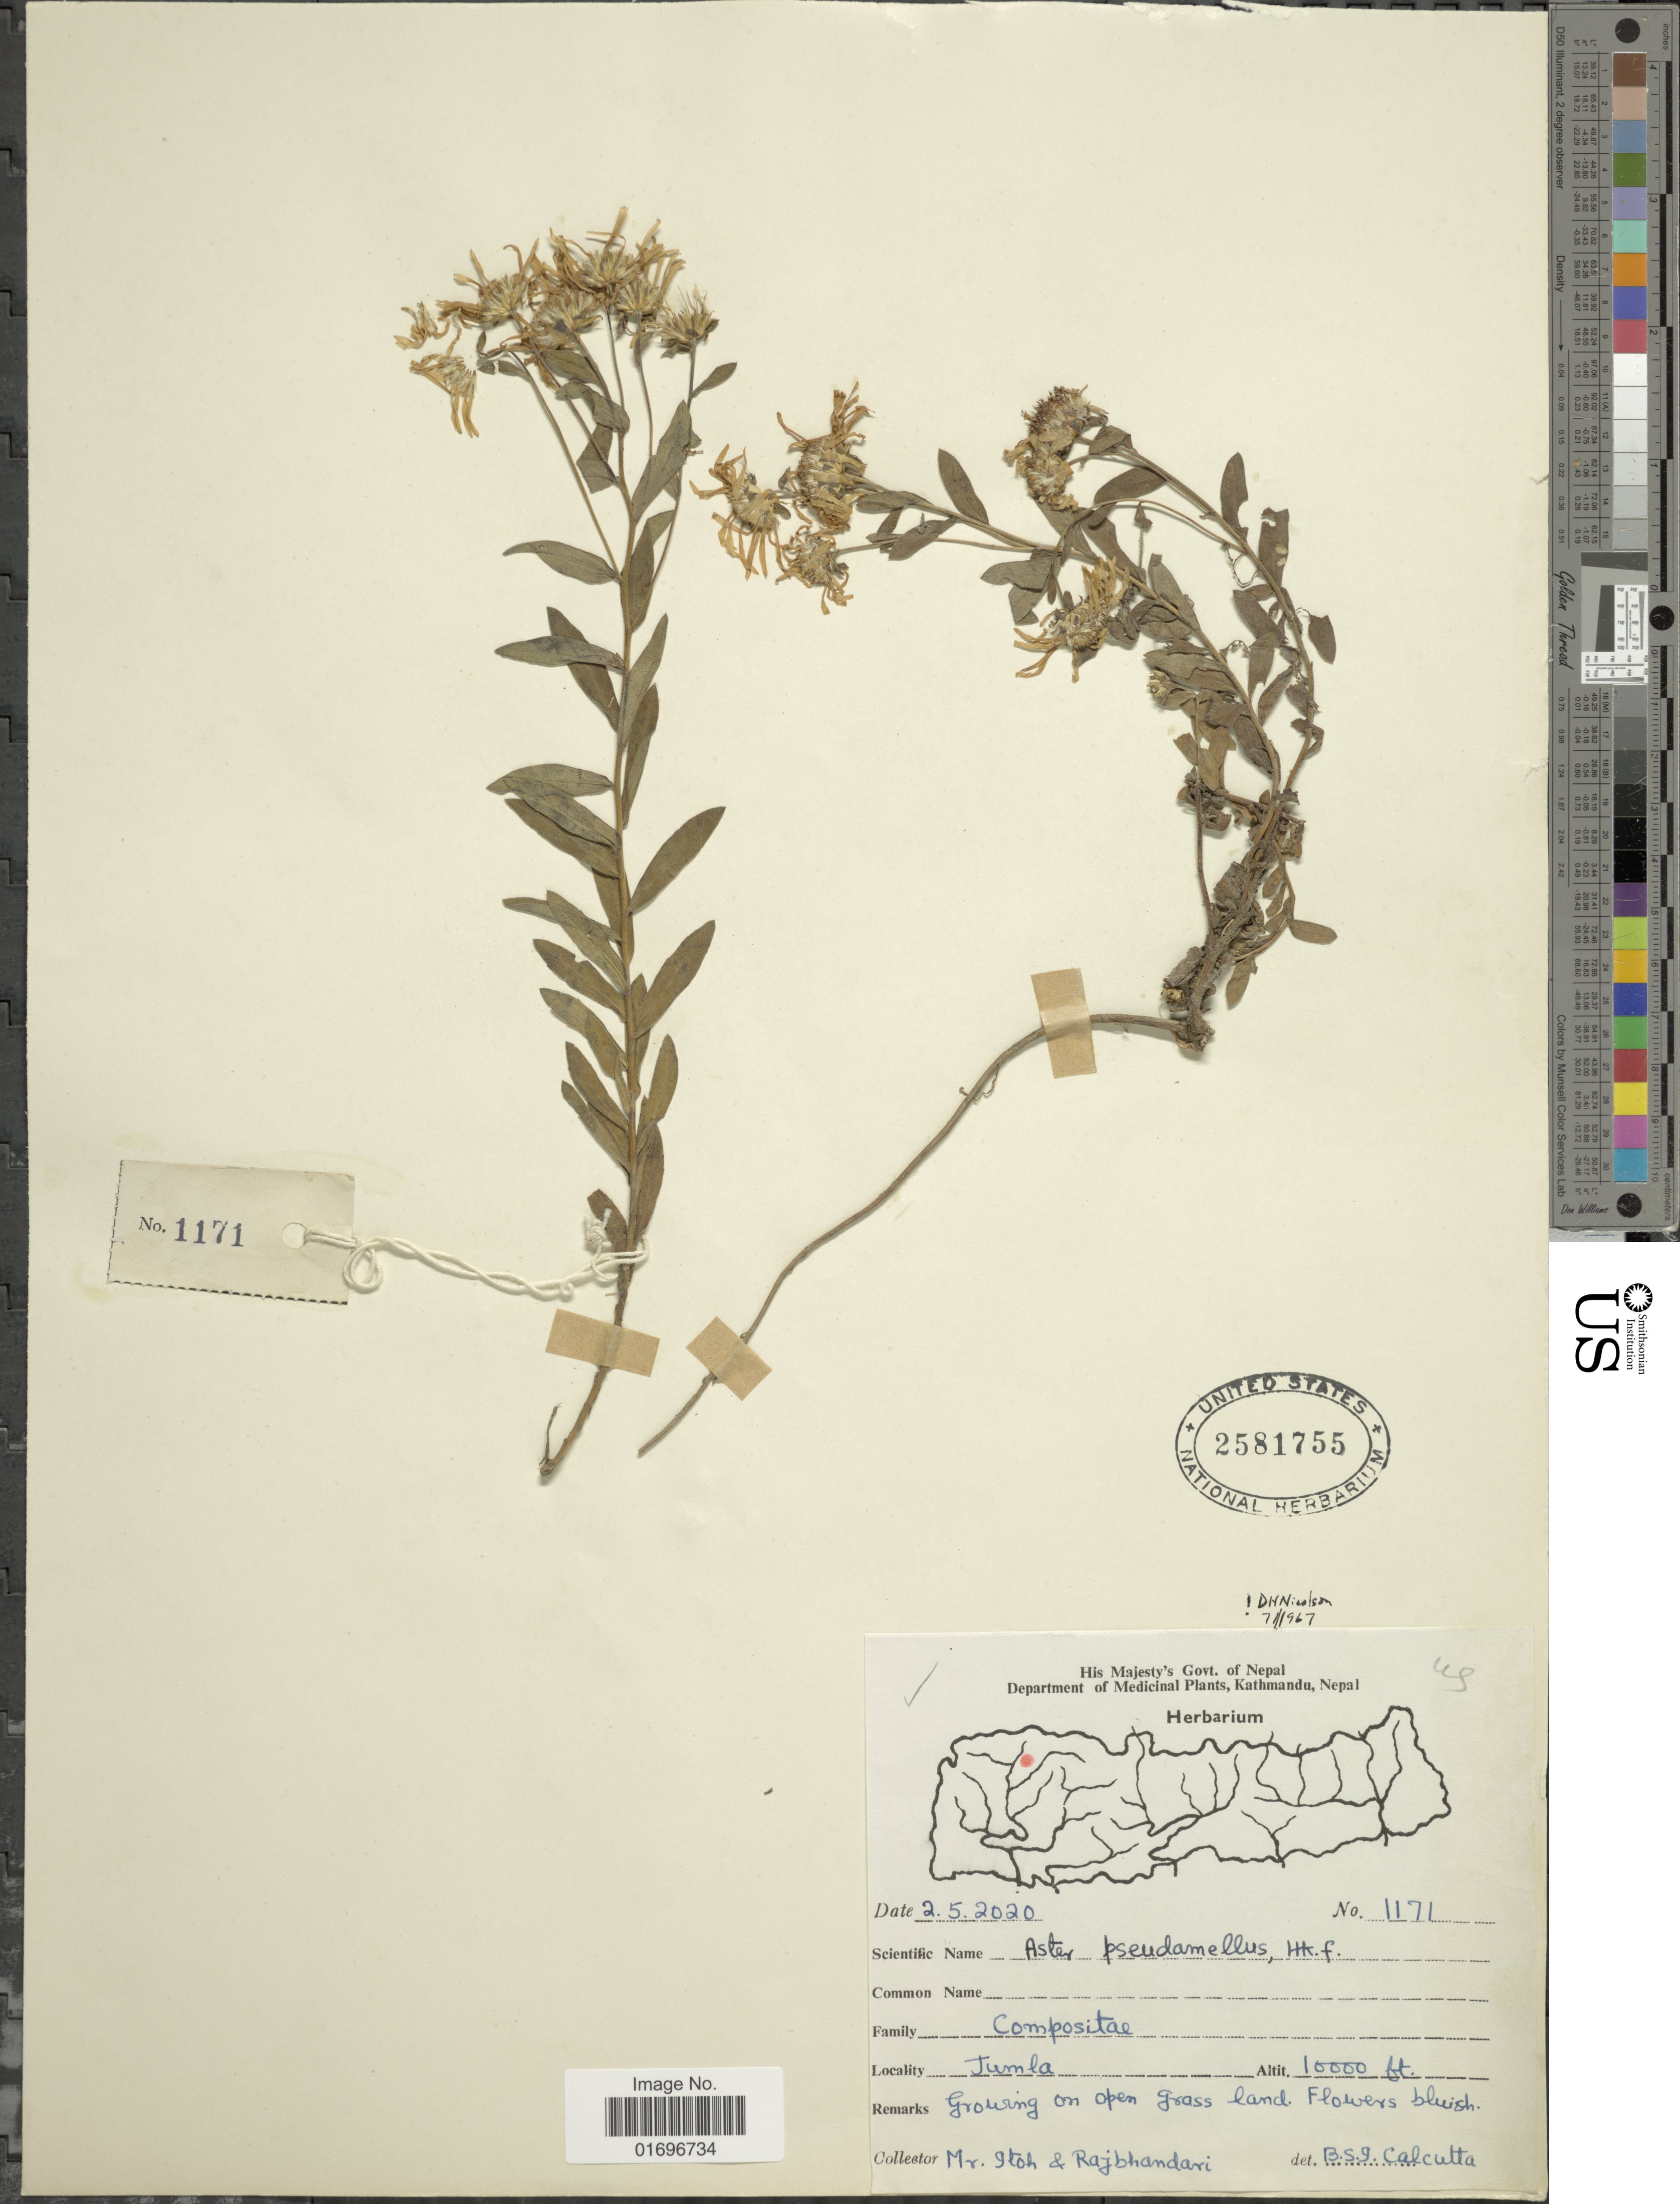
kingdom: Plantae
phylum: Tracheophyta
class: Magnoliopsida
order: Asterales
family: Asteraceae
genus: Aster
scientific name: Aster pseudamellus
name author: Hook. f.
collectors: -. Itoh & I. Rajbhandari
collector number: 1171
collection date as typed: Transcribed d/m/y: 2/5/2020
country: Nepal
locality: Department of Medicinal Plants, Kathmandu, Nepal. Jumla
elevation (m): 3048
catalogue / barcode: US 2581755